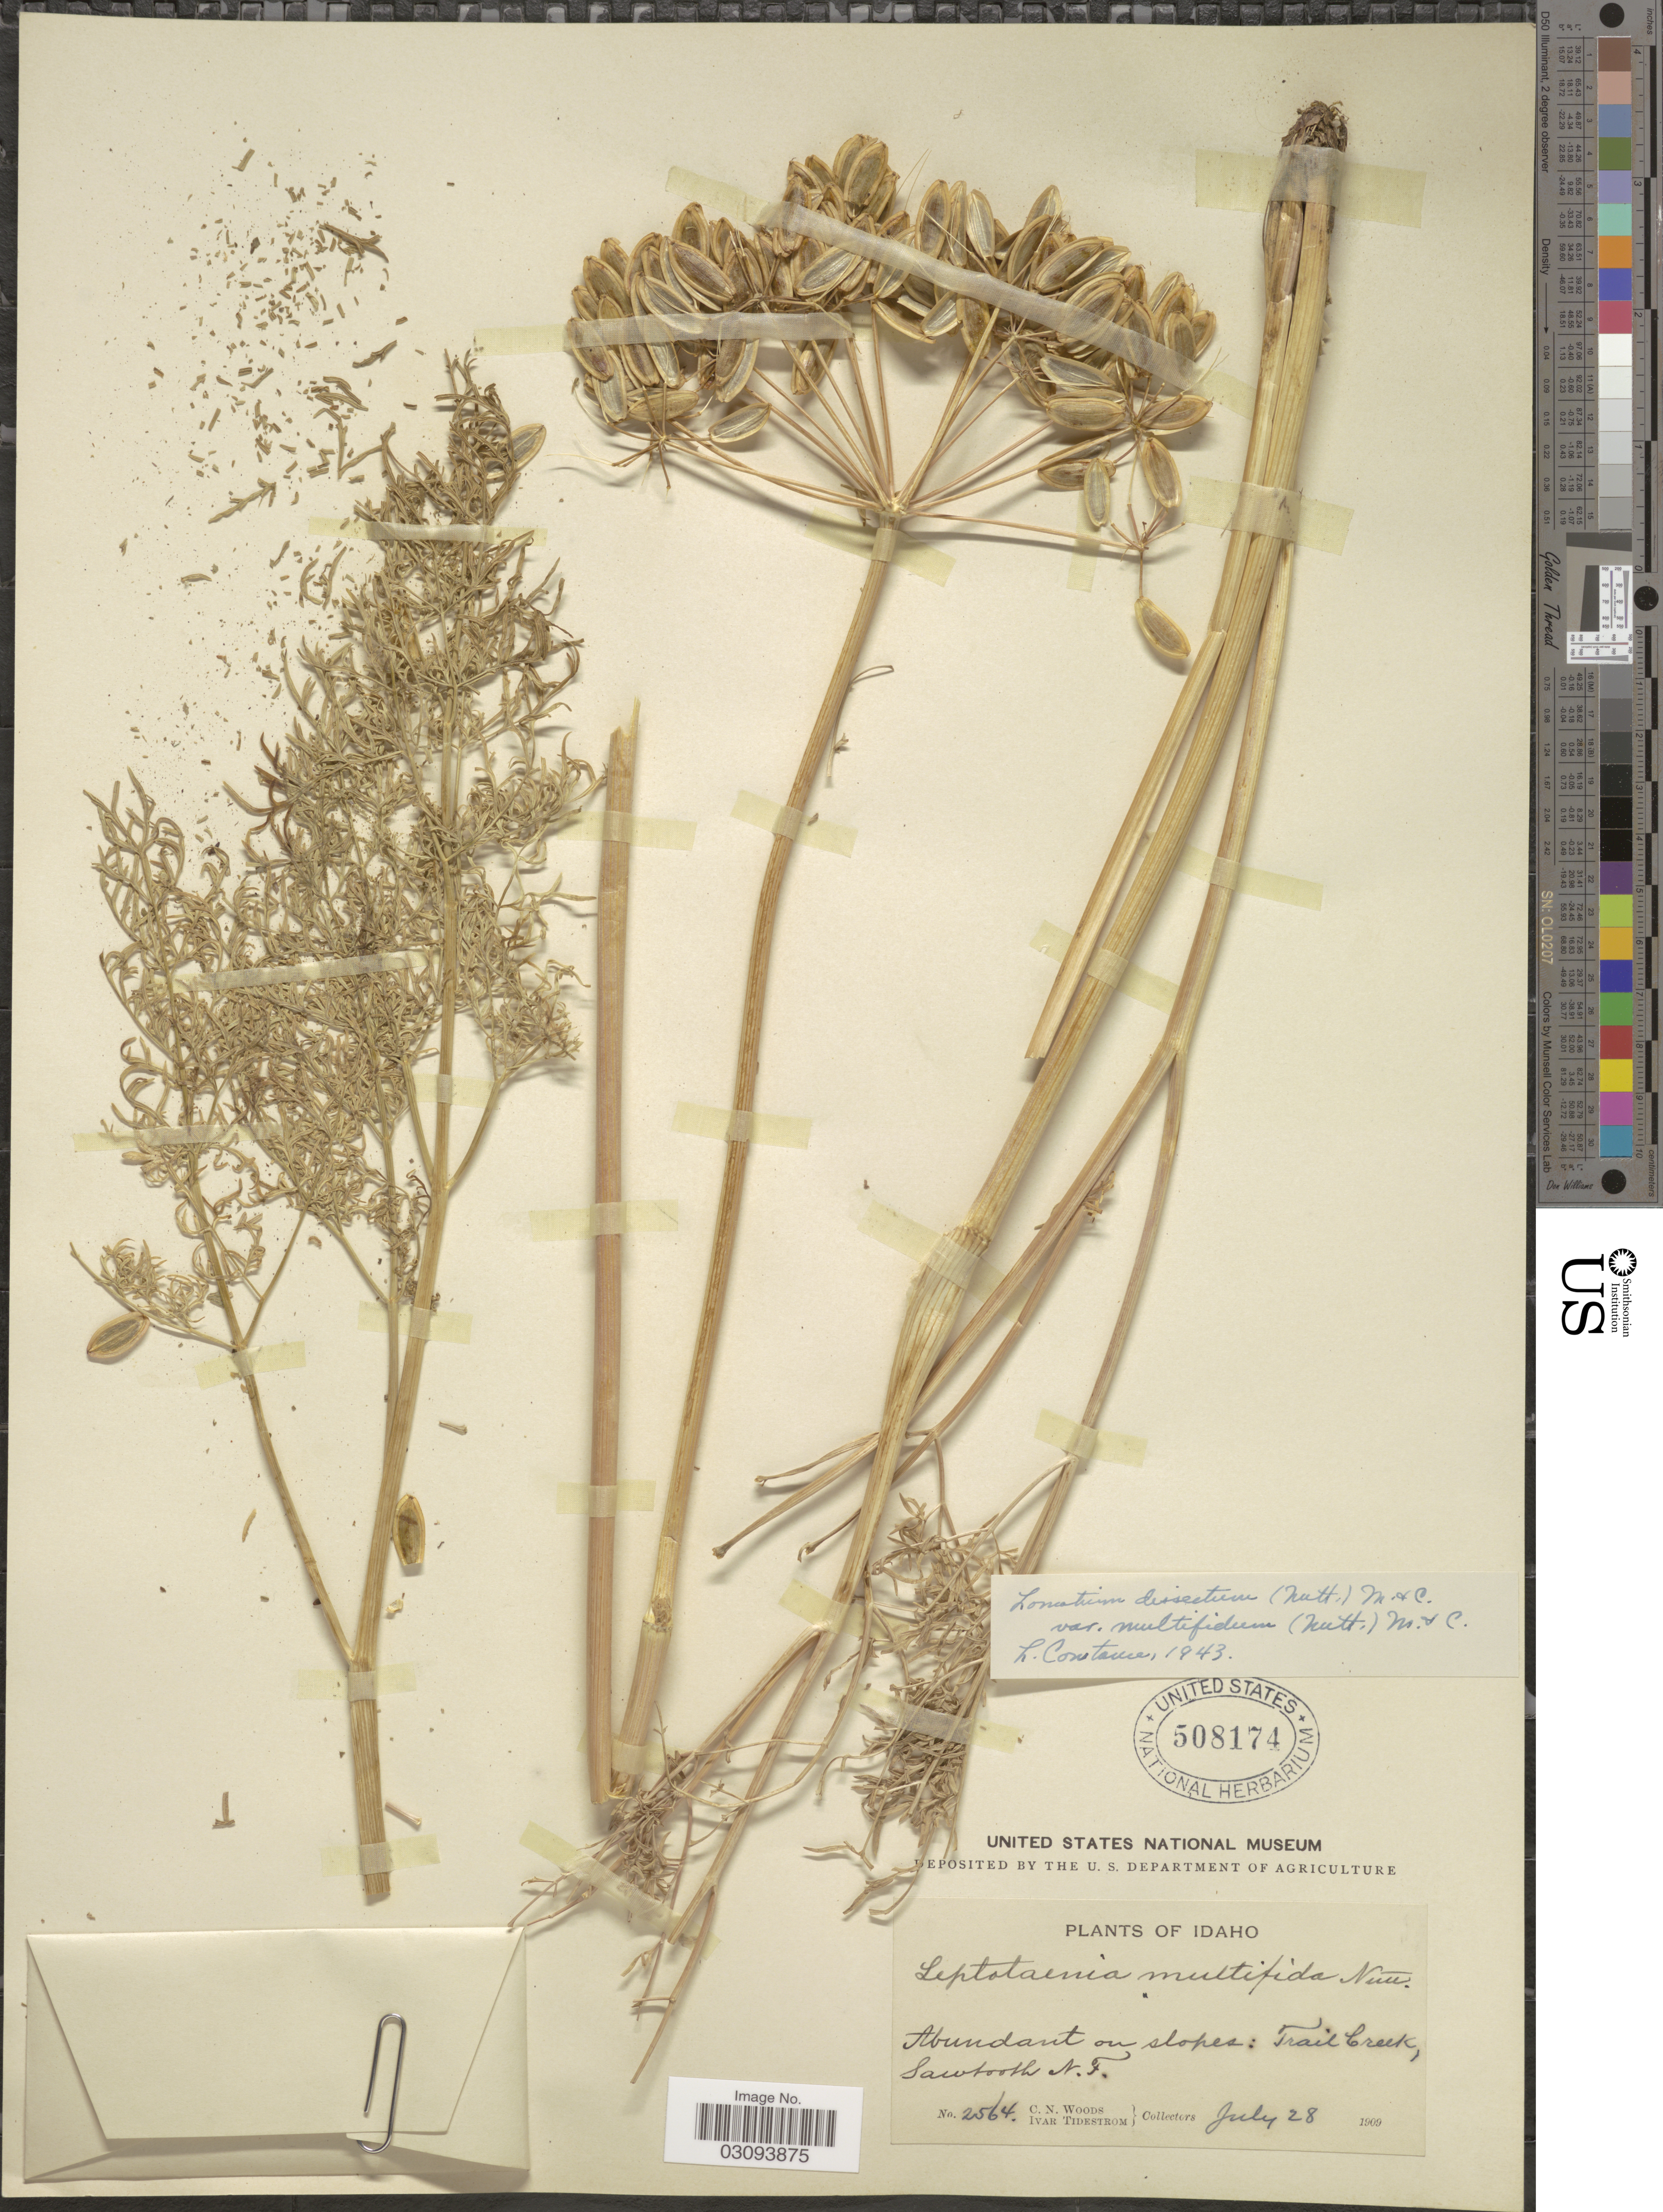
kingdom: Plantae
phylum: Tracheophyta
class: Magnoliopsida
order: Apiales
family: Apiaceae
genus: Lomatium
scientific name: Lomatium dissectum var. multifidum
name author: (Nutt.) Mathias & Constance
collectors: C. Woods & I. F. Tidestrom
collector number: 2564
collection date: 1909-07-28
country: United States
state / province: Idaho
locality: Trail Creek, Sawtooth N.F.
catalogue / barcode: US 508174